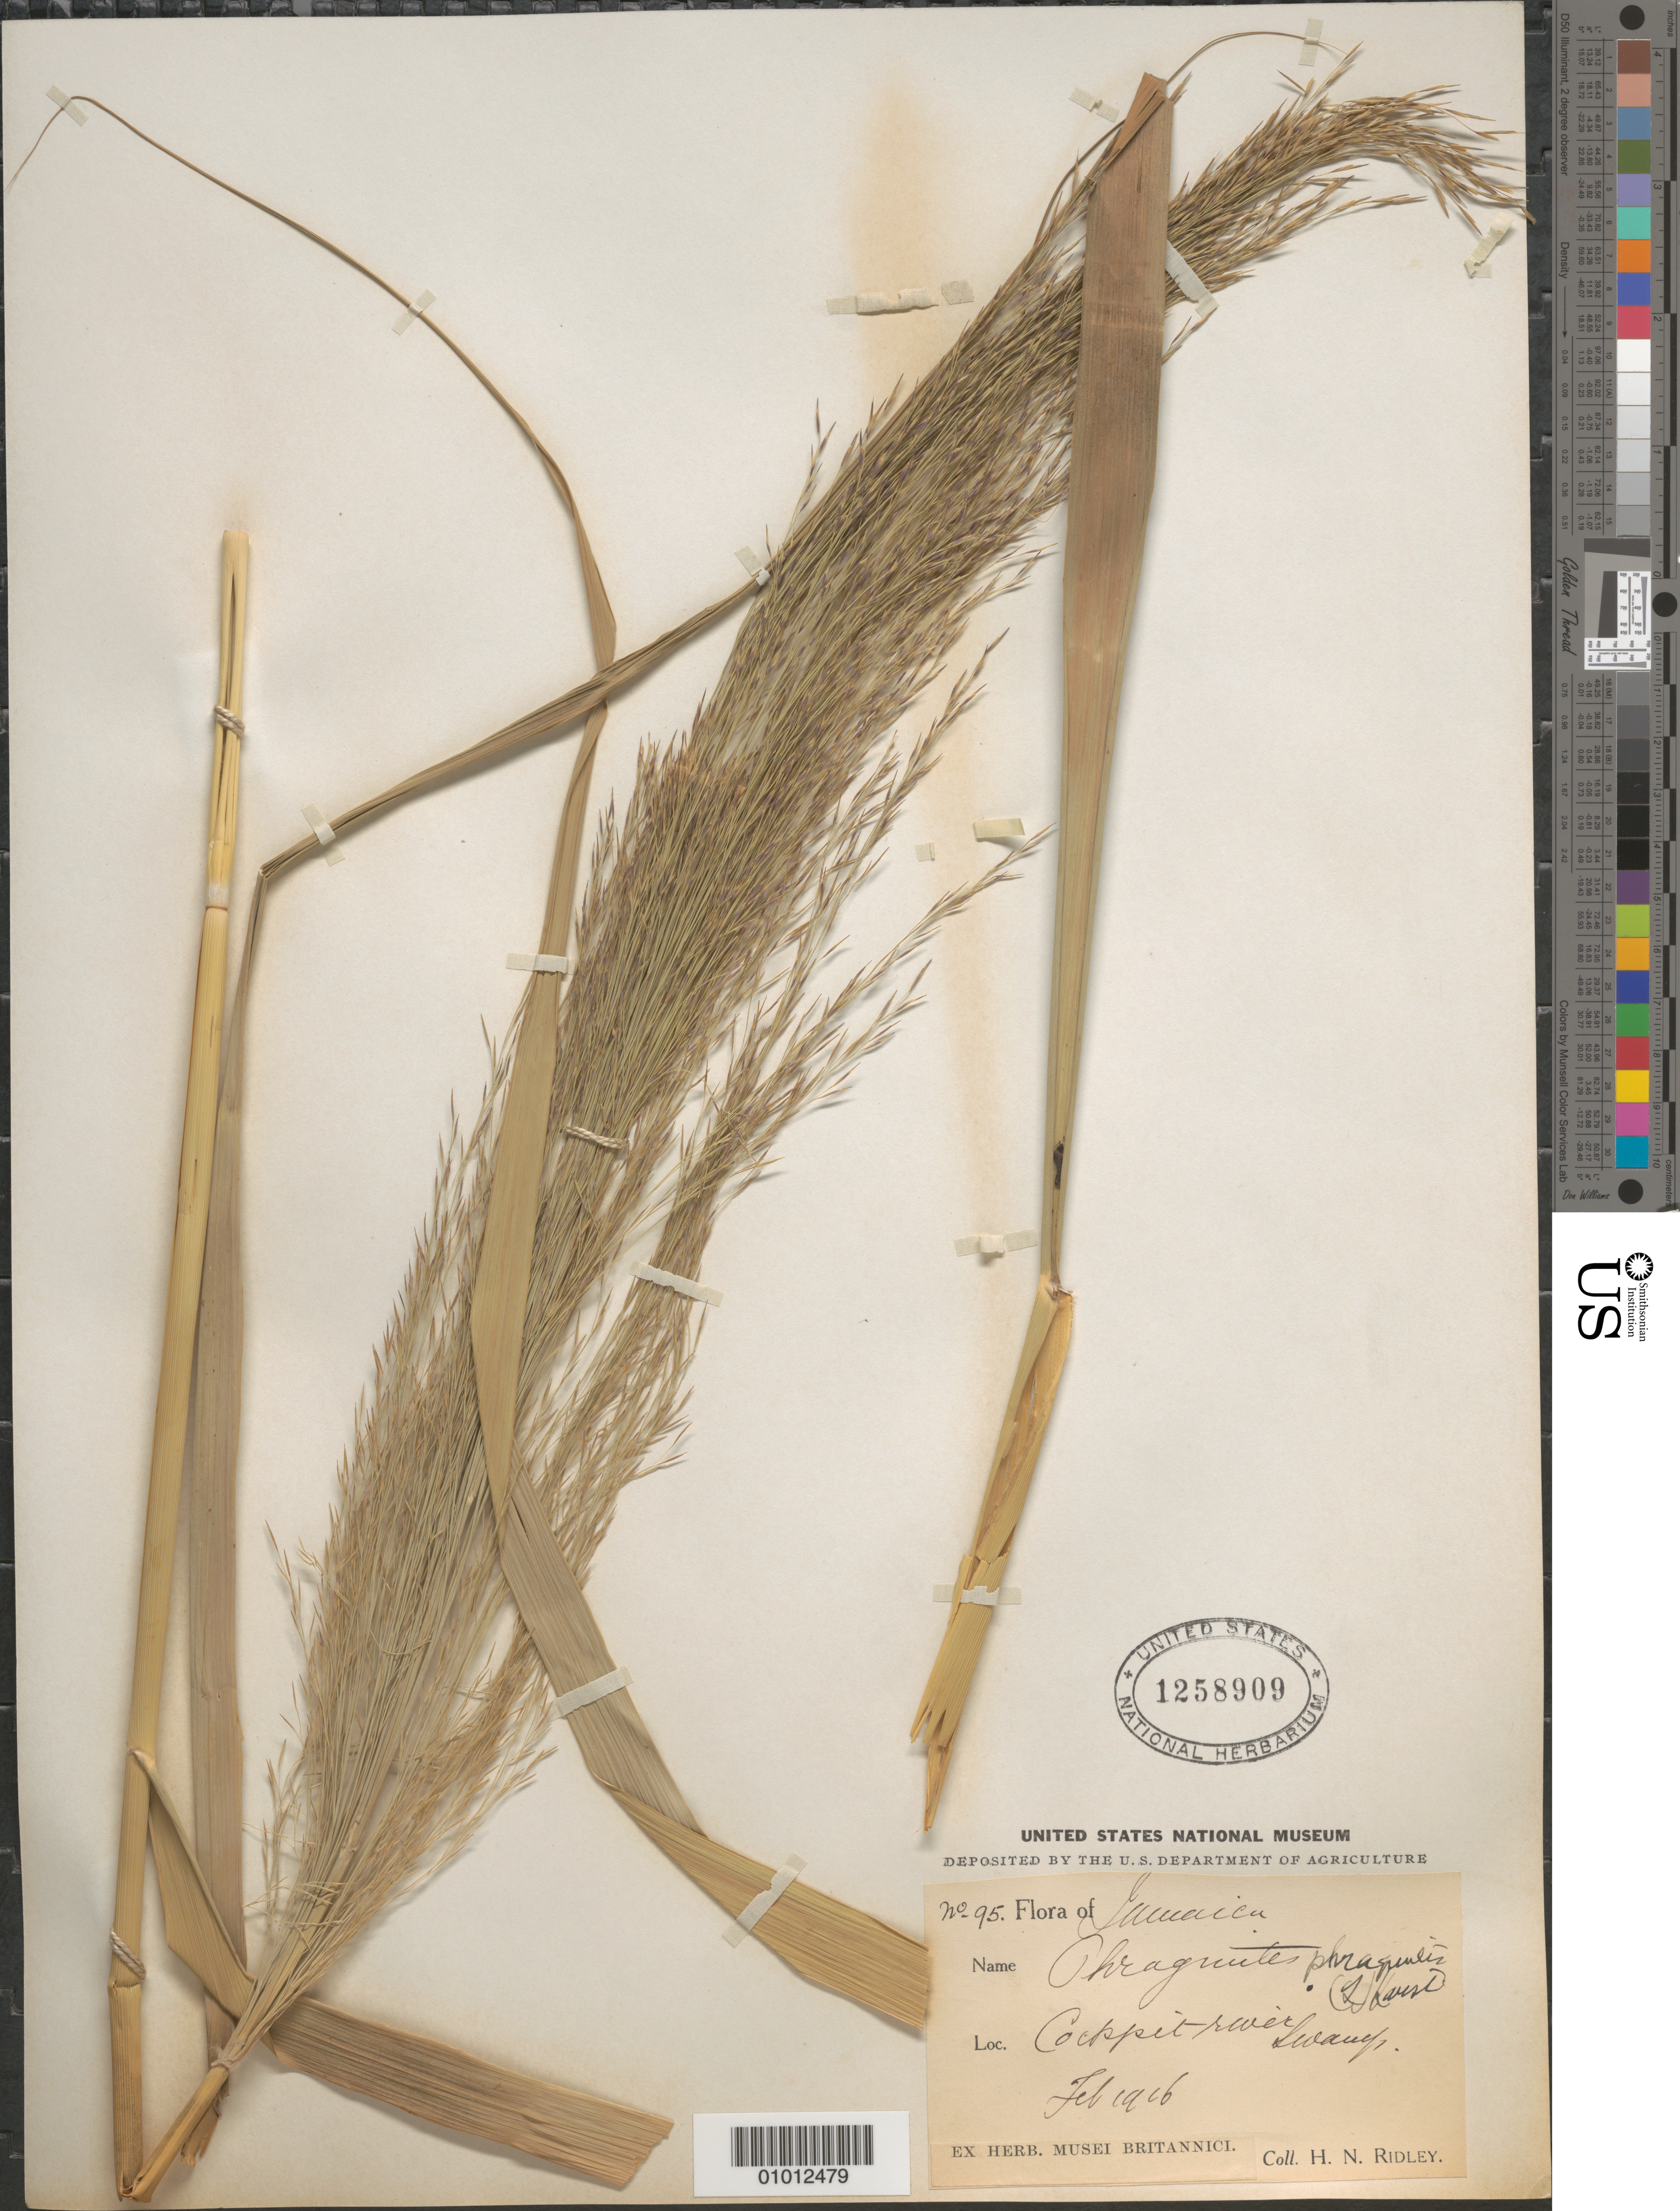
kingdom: Plantae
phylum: Tracheophyta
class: Liliopsida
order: Poales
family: Poaceae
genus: Phragmites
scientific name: Phragmites australis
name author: (Cav.) Trin. ex Steud.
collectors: H. N. Ridley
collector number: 95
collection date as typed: Feb 1916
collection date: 1916-02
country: Jamaica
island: Jamaica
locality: Swamp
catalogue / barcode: US 1258909